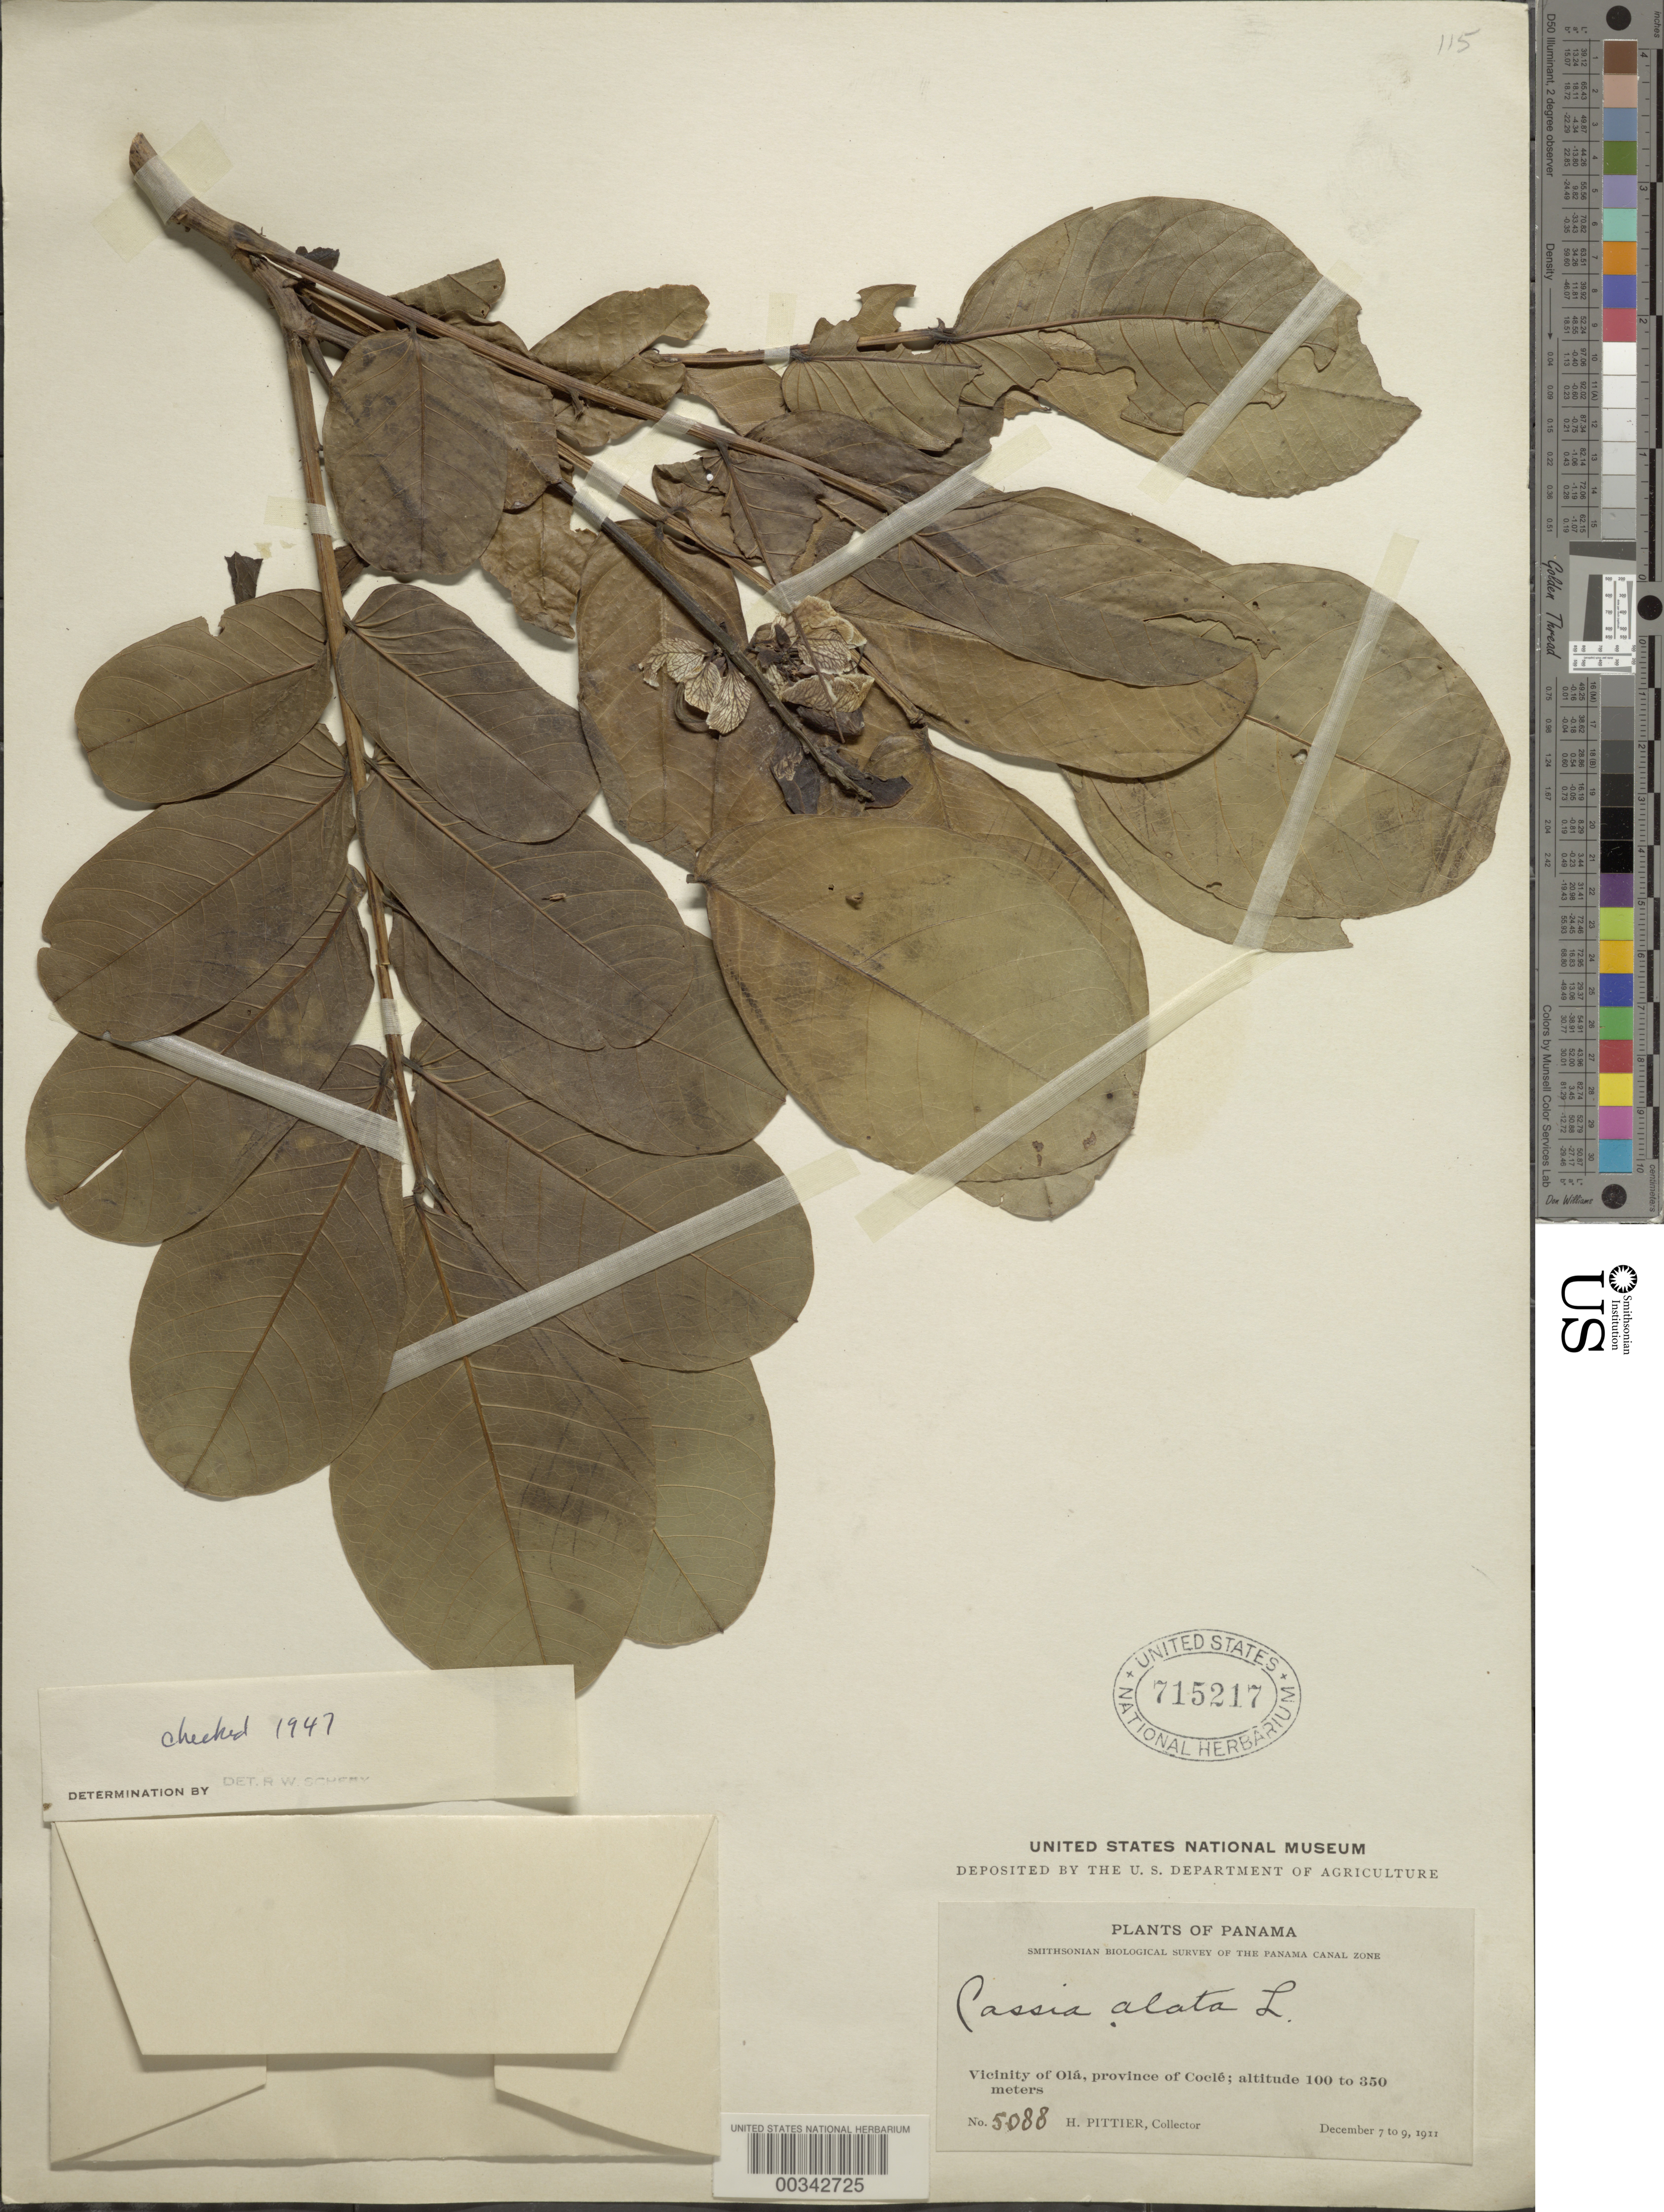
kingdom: Plantae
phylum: Tracheophyta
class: Magnoliopsida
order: Fabales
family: Fabaceae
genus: Senna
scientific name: Senna alata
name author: (L.) Roxb.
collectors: H. F. Pittier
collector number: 5088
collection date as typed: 07 Dec 1911 to 09 Dec 1911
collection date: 1911-12-07/1911-12-09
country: Panama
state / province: Coclé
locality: Vicinity of ola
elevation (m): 100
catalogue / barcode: US 715217